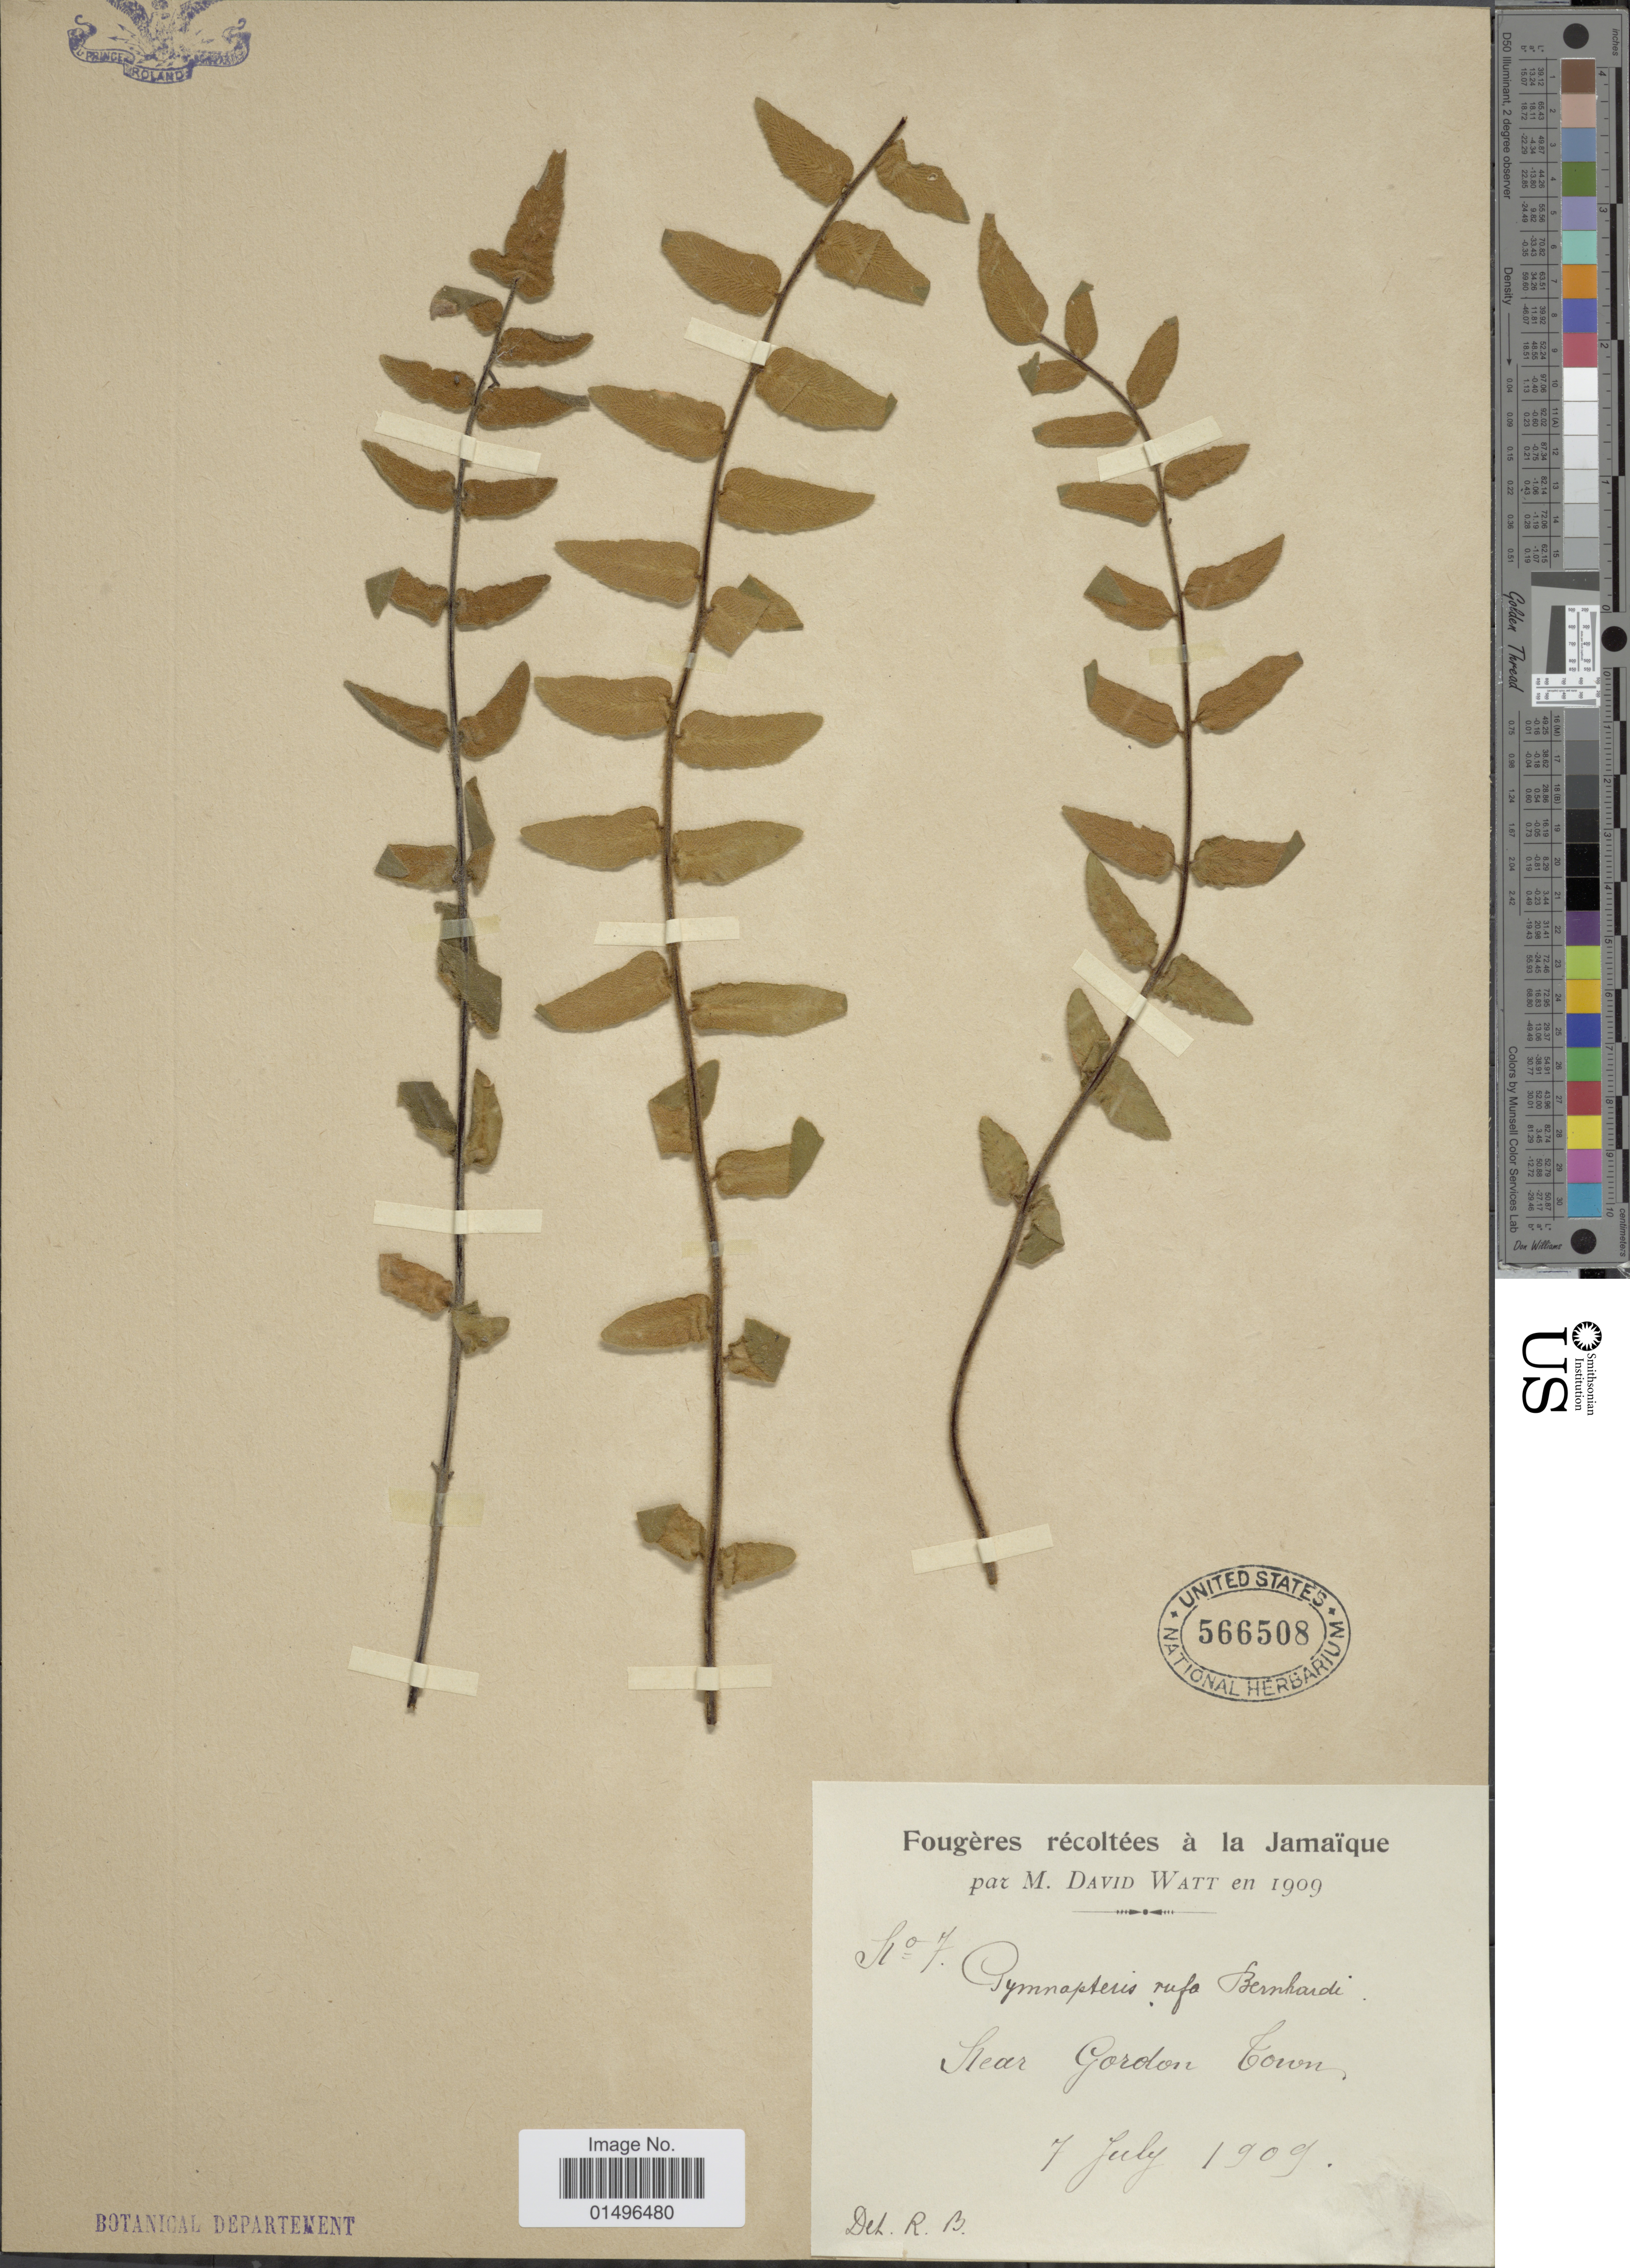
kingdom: Plantae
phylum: Tracheophyta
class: Polypodiopsida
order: Polypodiales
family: Pteridaceae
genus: Hemionitis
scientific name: Hemionitis rufa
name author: (L.) Sw.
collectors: D. A. P. Watt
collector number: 7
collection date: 1909-07-07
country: Jamaica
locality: Jamaique, Near Gordon Town.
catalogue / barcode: US 566508